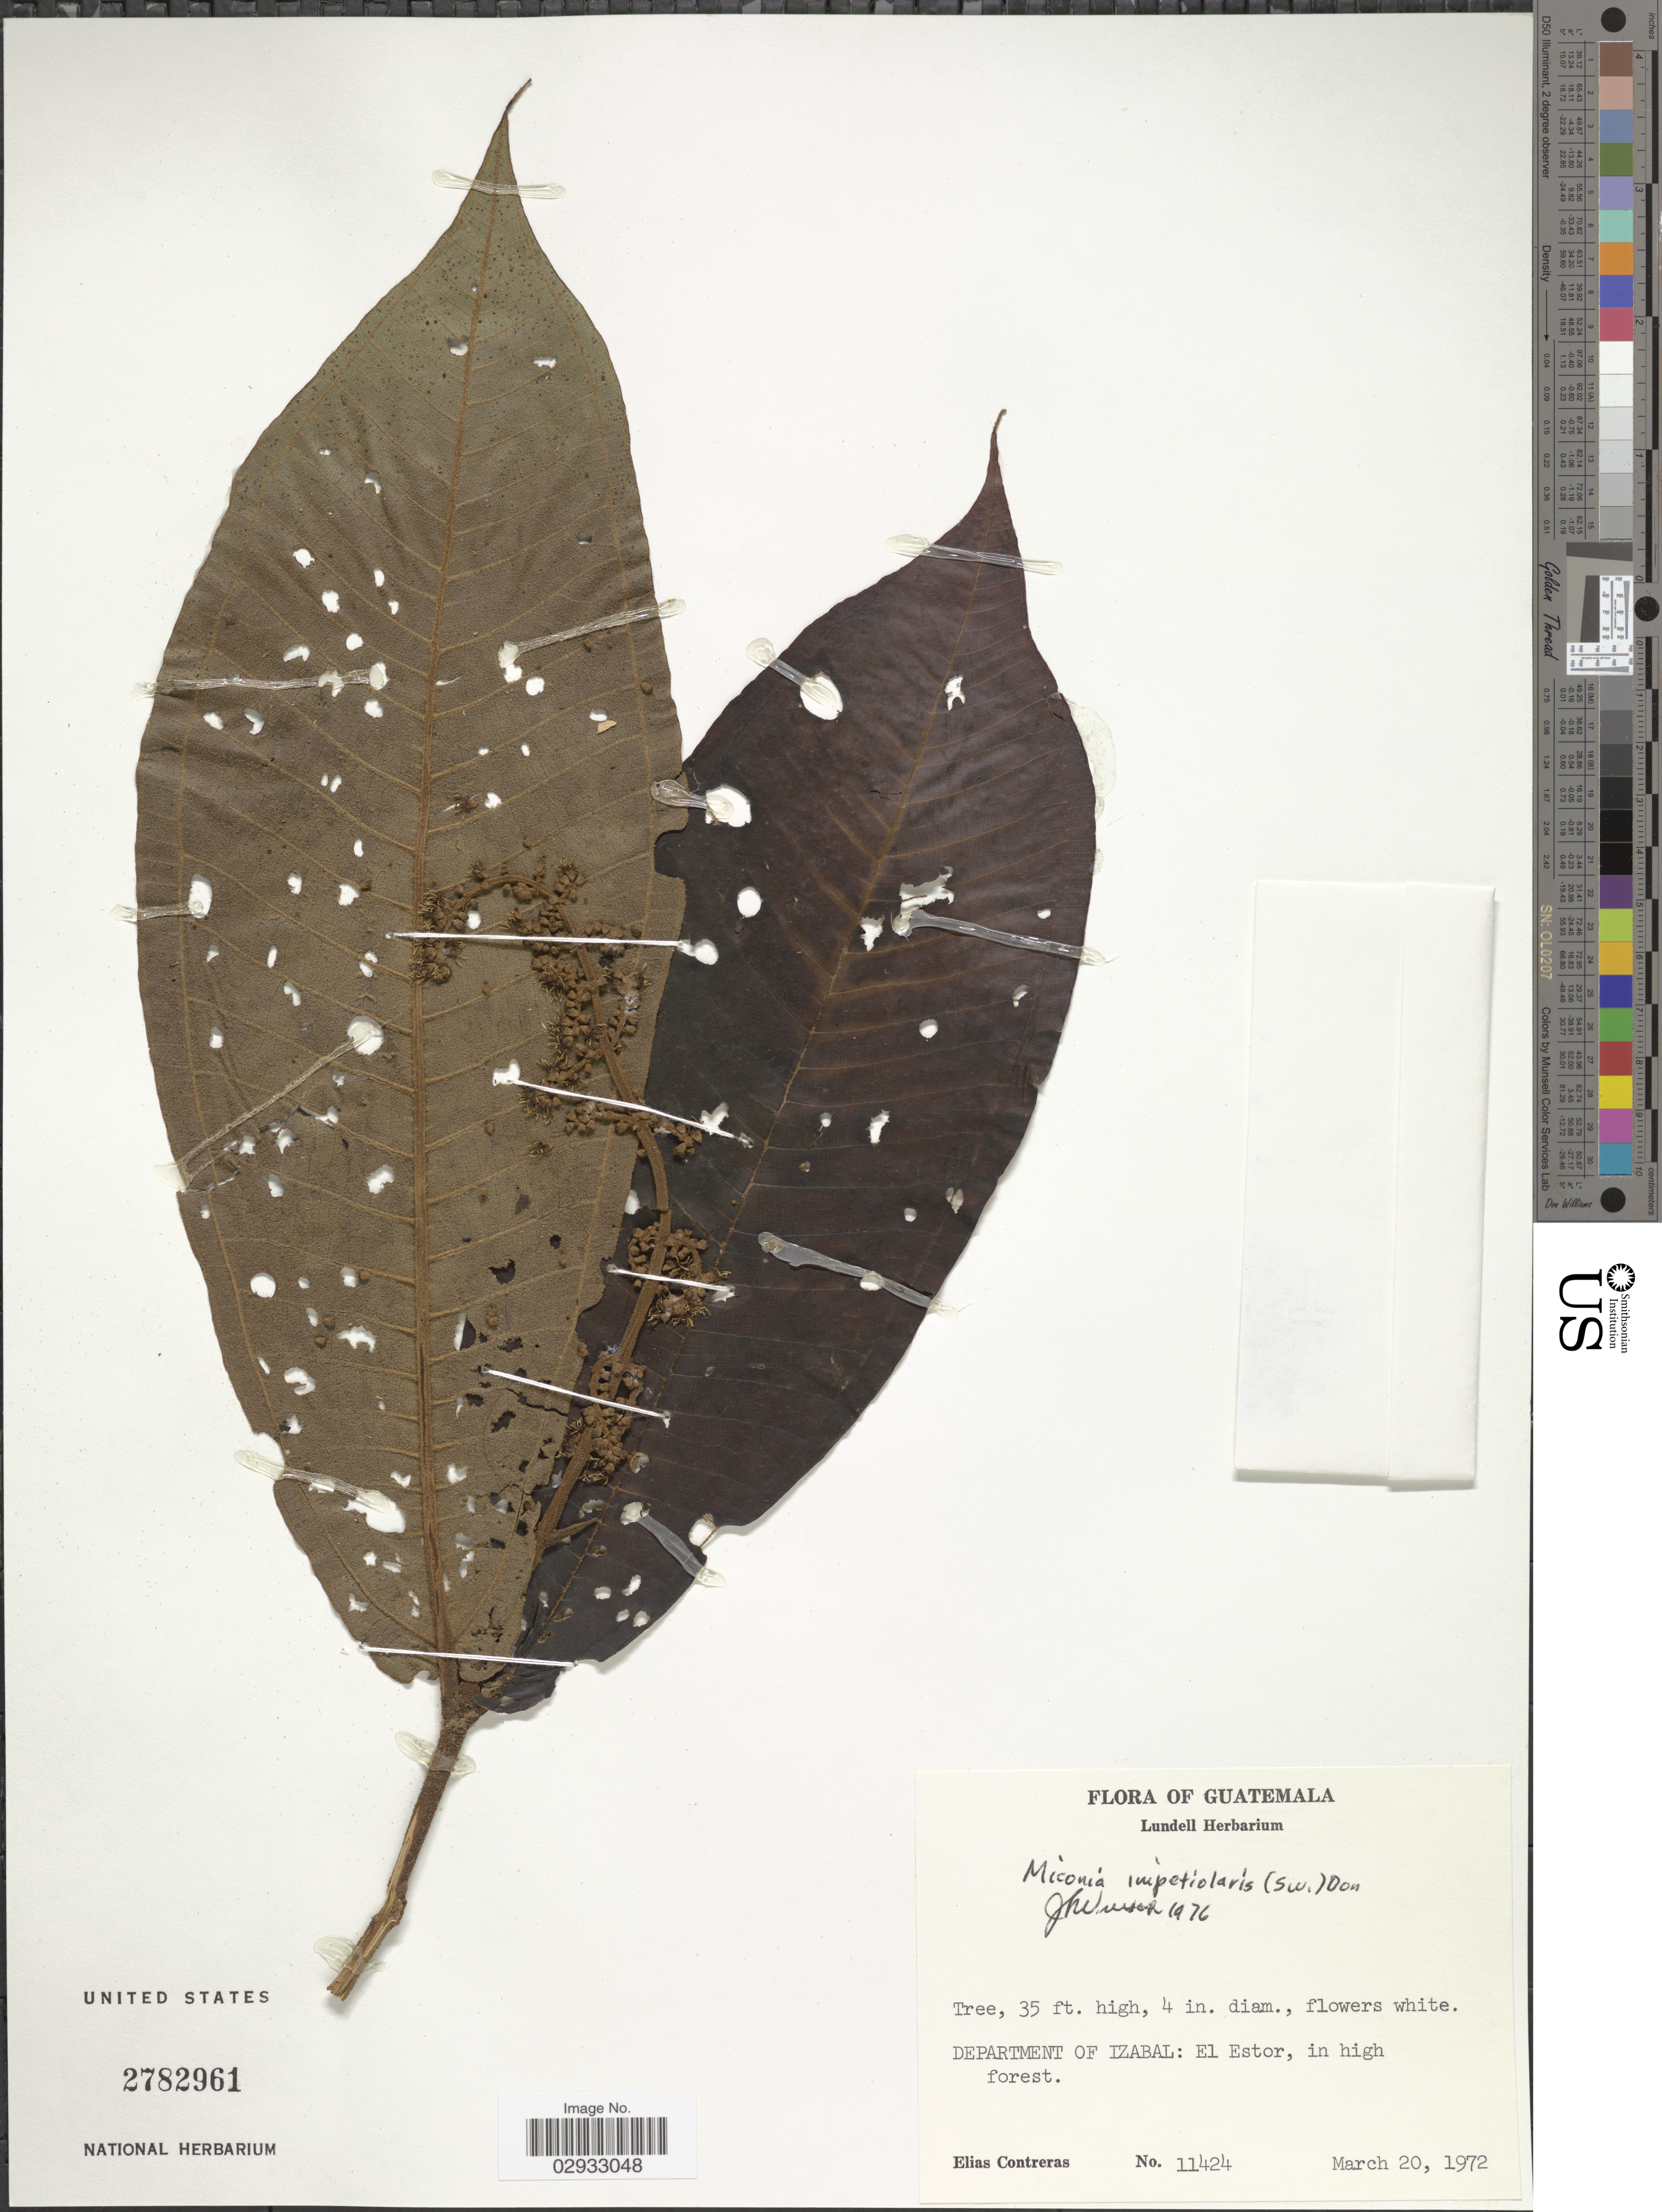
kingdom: Plantae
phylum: Tracheophyta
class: Magnoliopsida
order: Myrtales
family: Melastomataceae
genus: Miconia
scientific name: Miconia impetiolaris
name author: (Sw.) D. Don ex DC.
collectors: E. Contreras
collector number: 11424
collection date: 1972-03-20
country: Guatemala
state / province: Izabal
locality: Department of Izabal: El Estor, in high forest.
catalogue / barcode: US 2782961